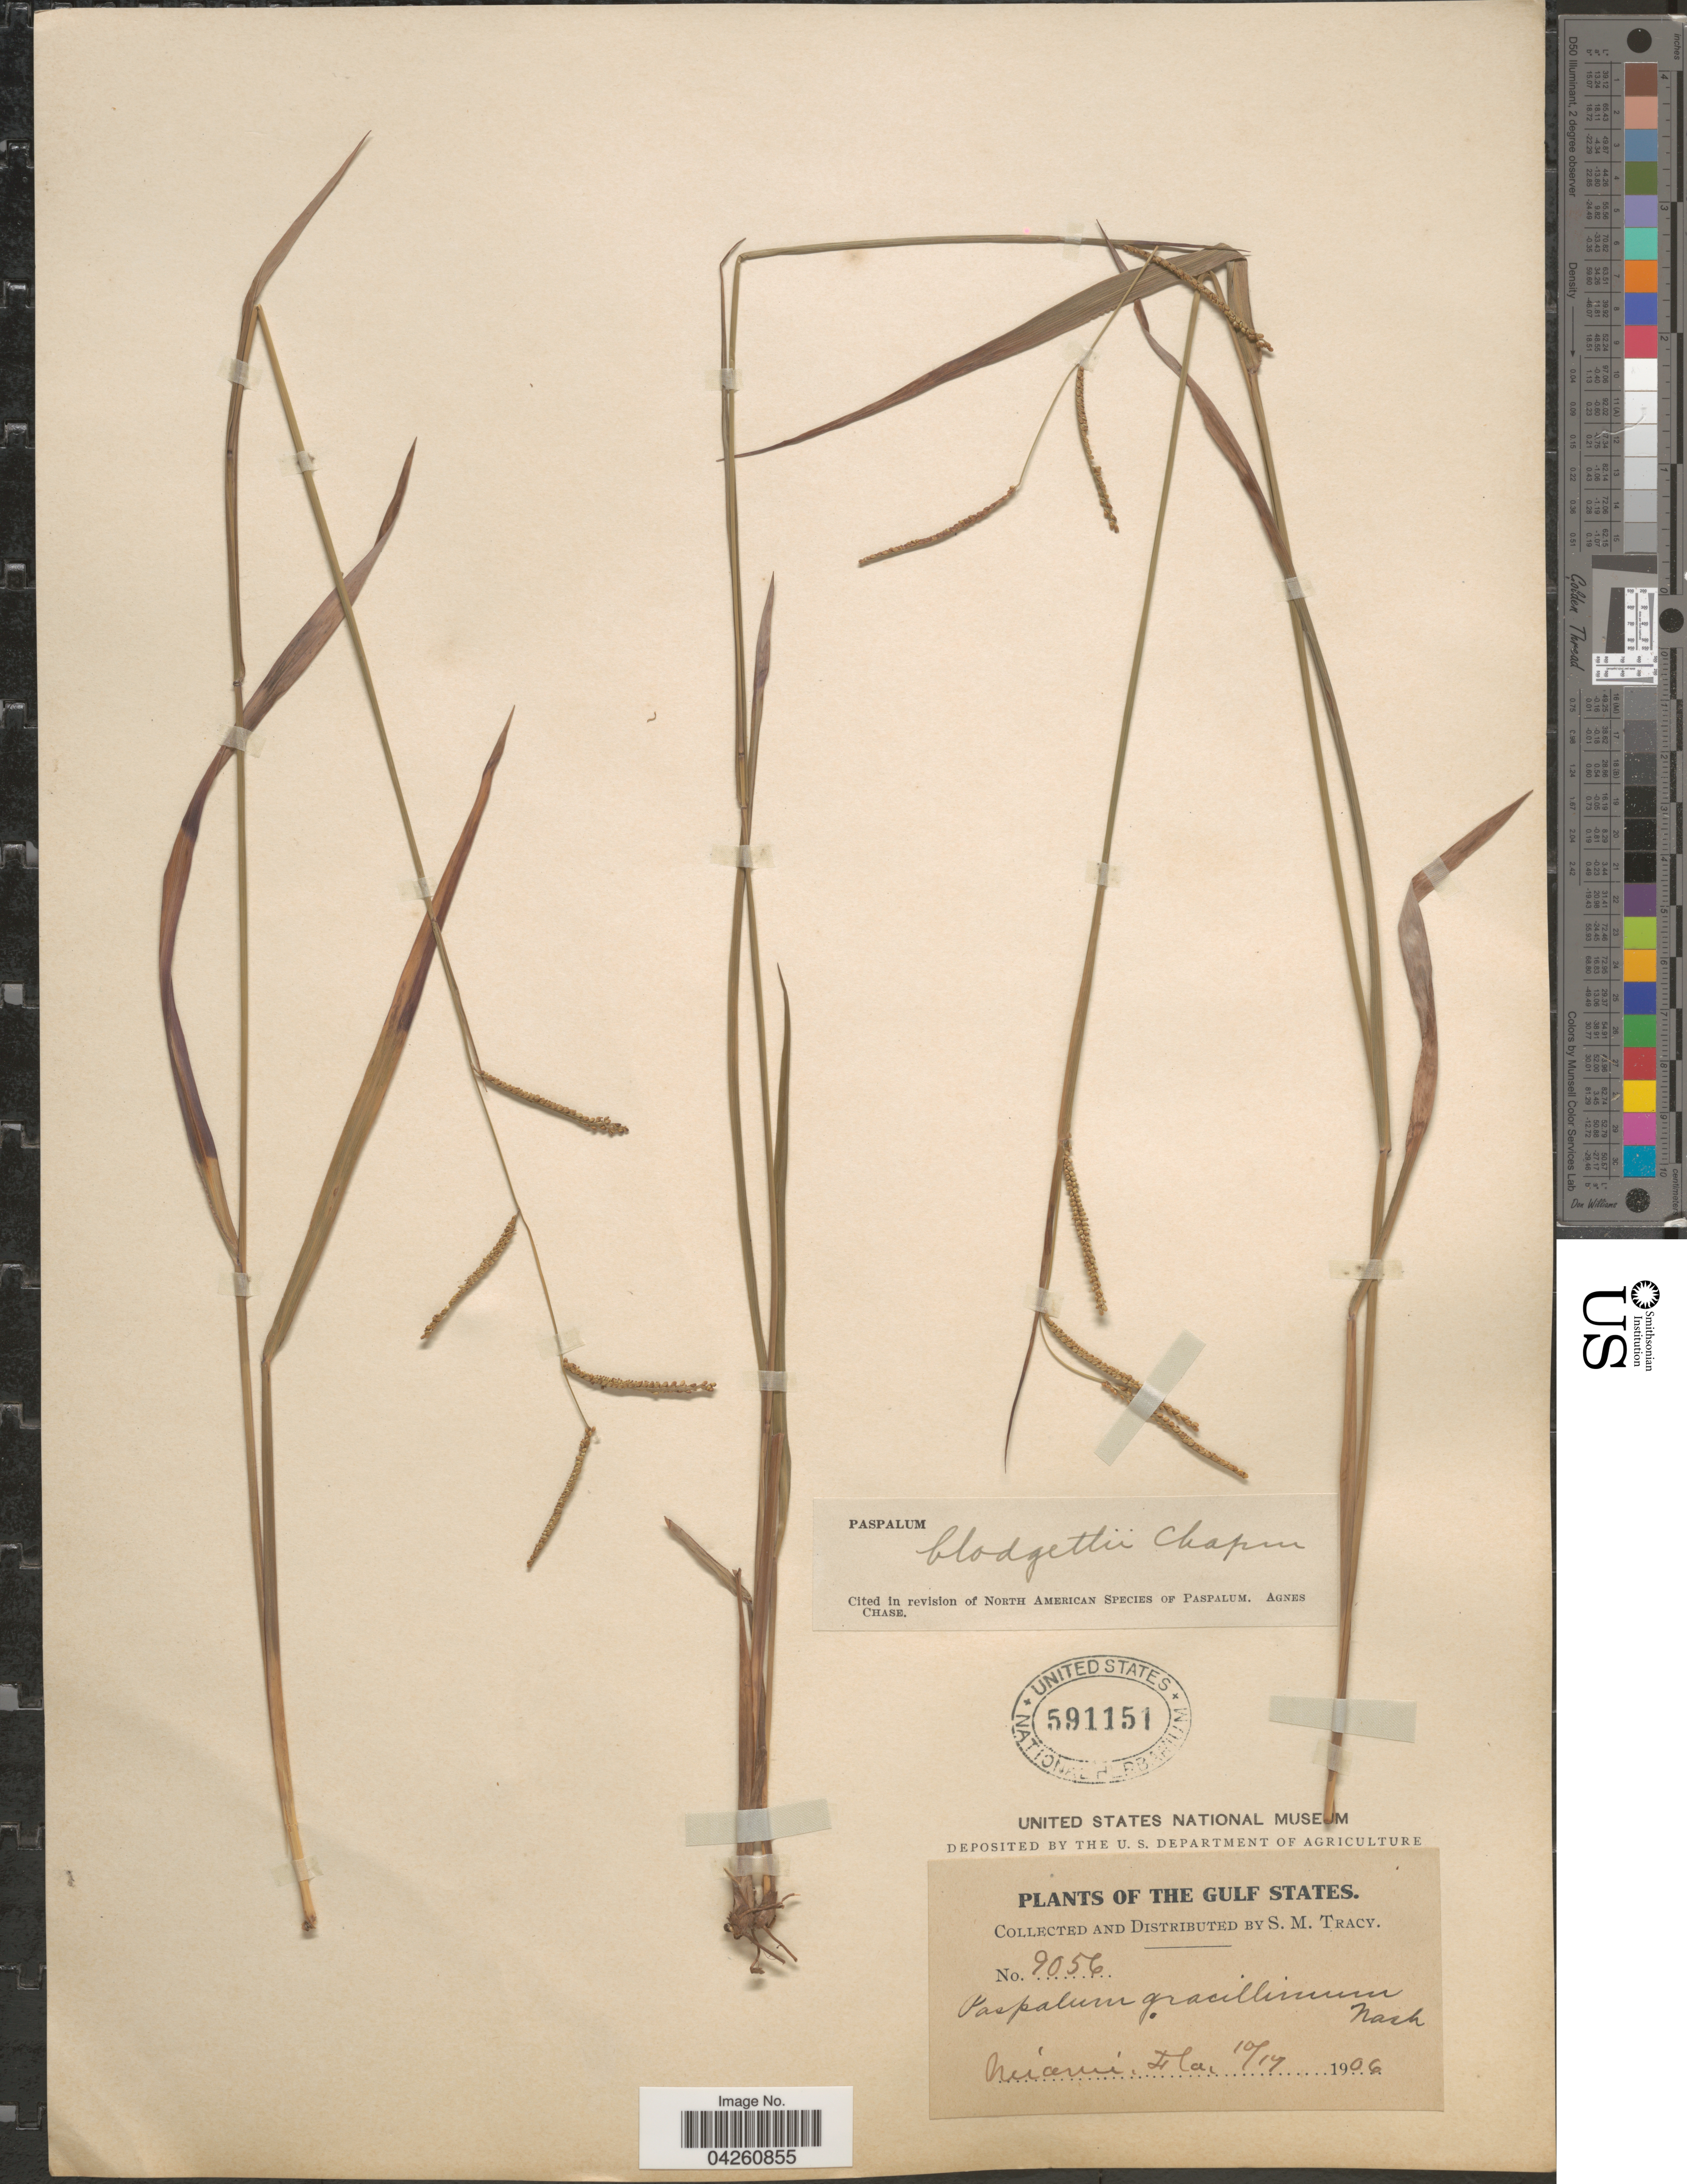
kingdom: Plantae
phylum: Tracheophyta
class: Liliopsida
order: Poales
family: Poaceae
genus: Paspalum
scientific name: Paspalum blodgettii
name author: Chapm.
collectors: S. M. Tracy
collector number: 9056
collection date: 1906-10-19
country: United States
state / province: Florida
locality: Gulf States. Miami.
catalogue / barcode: US 591151